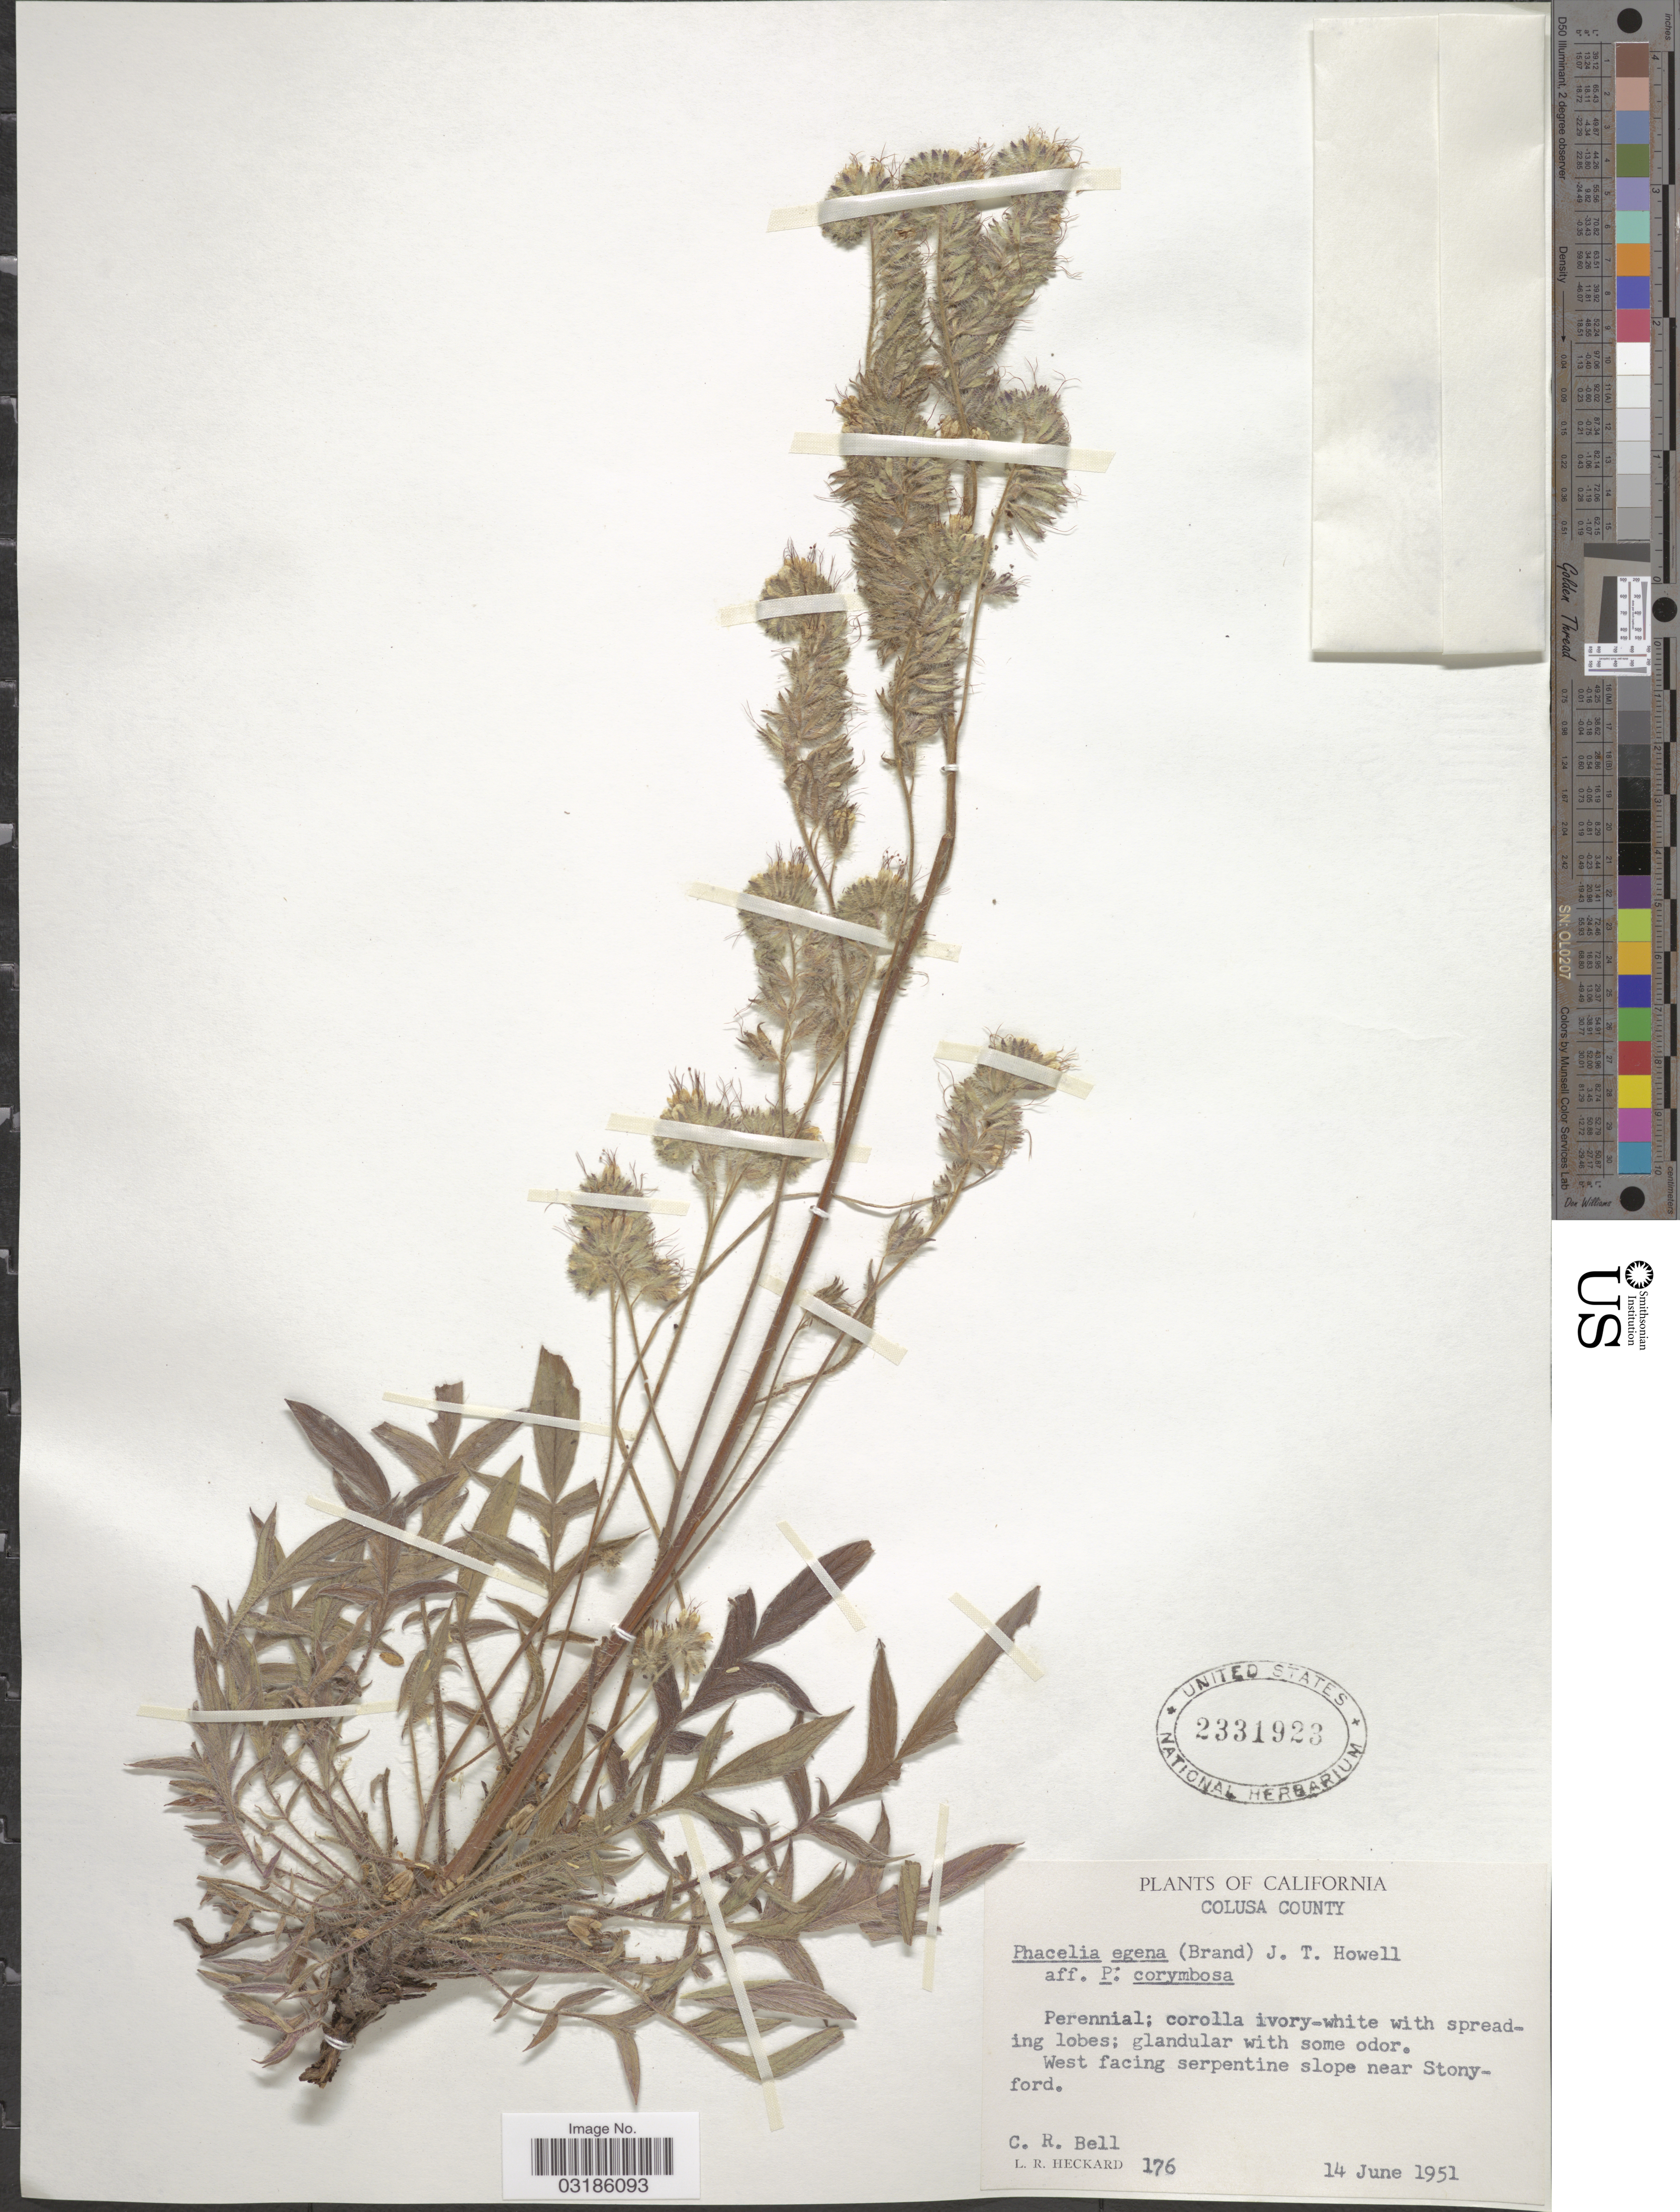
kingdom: Plantae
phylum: Tracheophyta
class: Magnoliopsida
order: Boraginales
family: Hydrophyllaceae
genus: Phacelia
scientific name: Phacelia egena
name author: (Brand) Howell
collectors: C. R. Bell & L. R. Heckard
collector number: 176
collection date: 1951-06-14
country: United States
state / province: California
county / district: Colusa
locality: Colusa County. West facing serpentine slope near Stonyford.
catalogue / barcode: US 2331923